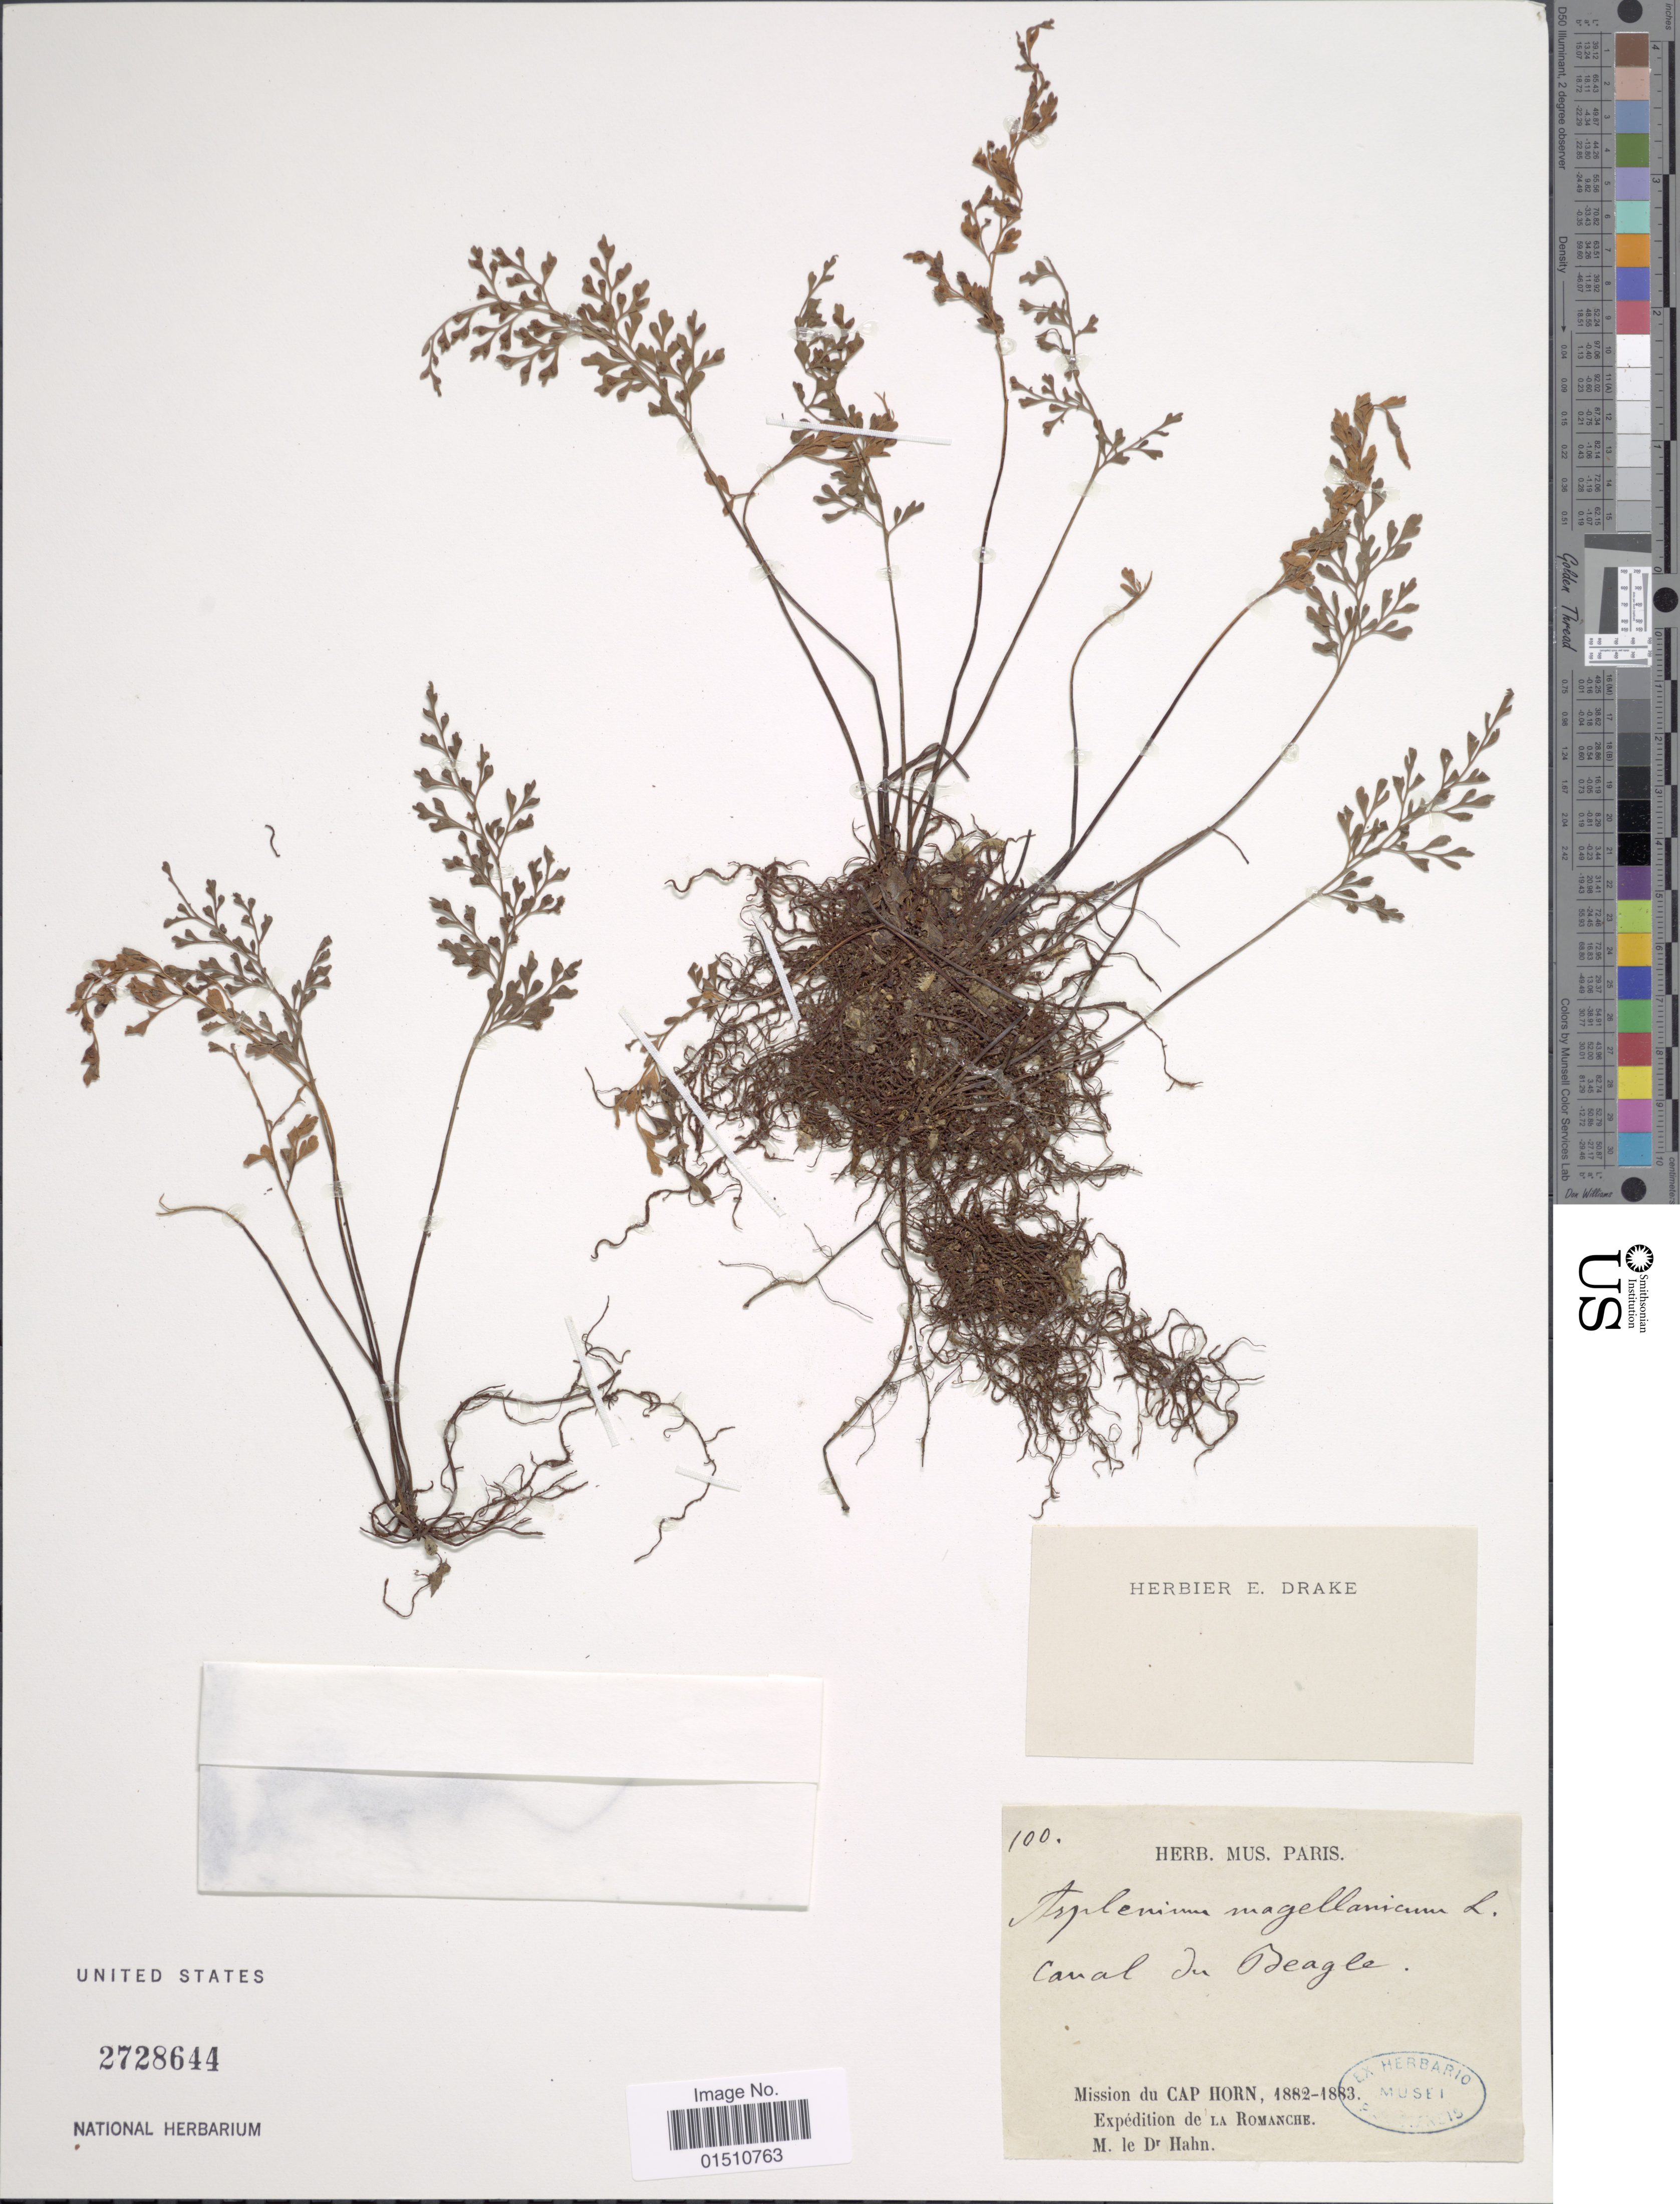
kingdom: Plantae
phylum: Tracheophyta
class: Polypodiopsida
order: Polypodiales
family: Aspleniaceae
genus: Asplenium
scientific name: Asplenium dareoides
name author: Desv.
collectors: -- Hahn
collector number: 100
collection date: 1882/1883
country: Chile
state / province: Magallanes y de la Antártica Chilena (XII)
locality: Mission du Cap Horn, Canal du Beagle.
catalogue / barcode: US 2728644